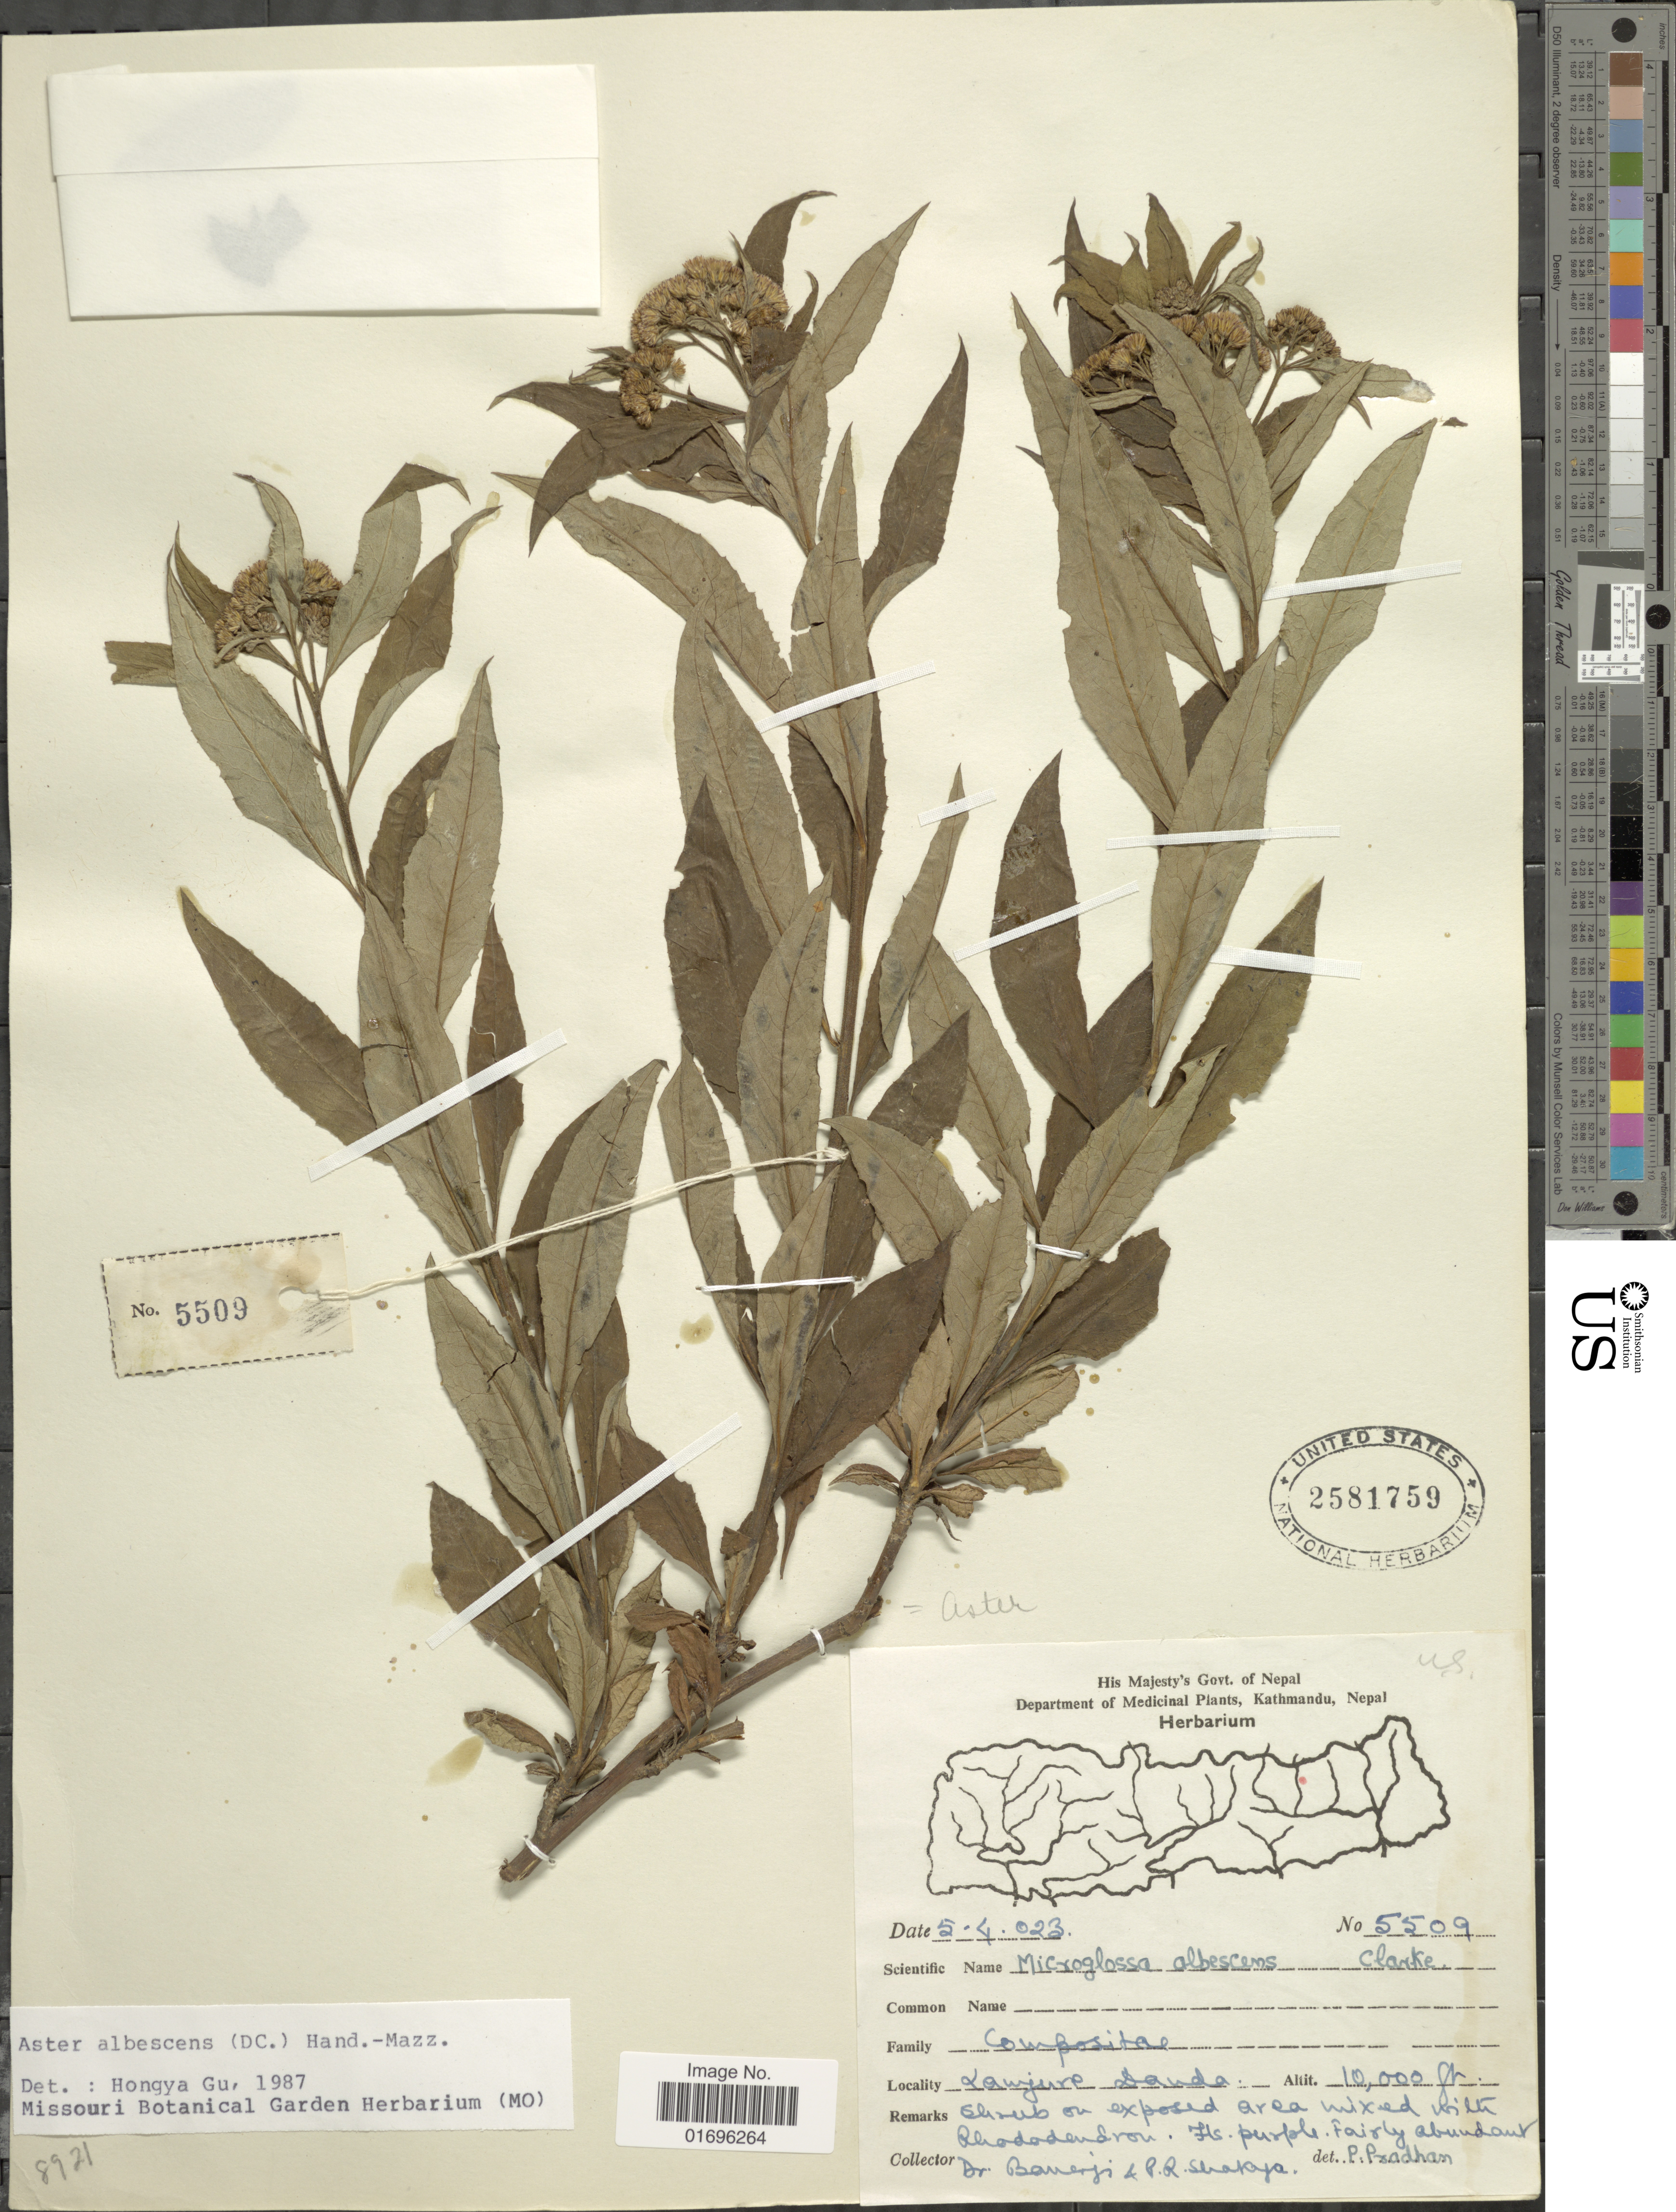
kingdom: Plantae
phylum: Tracheophyta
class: Magnoliopsida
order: Asterales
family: Asteraceae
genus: Aster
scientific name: Aster albescens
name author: Wall.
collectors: -. Banerjee & P. Shakya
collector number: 5509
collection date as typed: Transcribed d/m/y: 5/4/23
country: Nepal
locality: Lawjure Dando. [interpreted]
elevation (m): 3048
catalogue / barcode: US 2581759